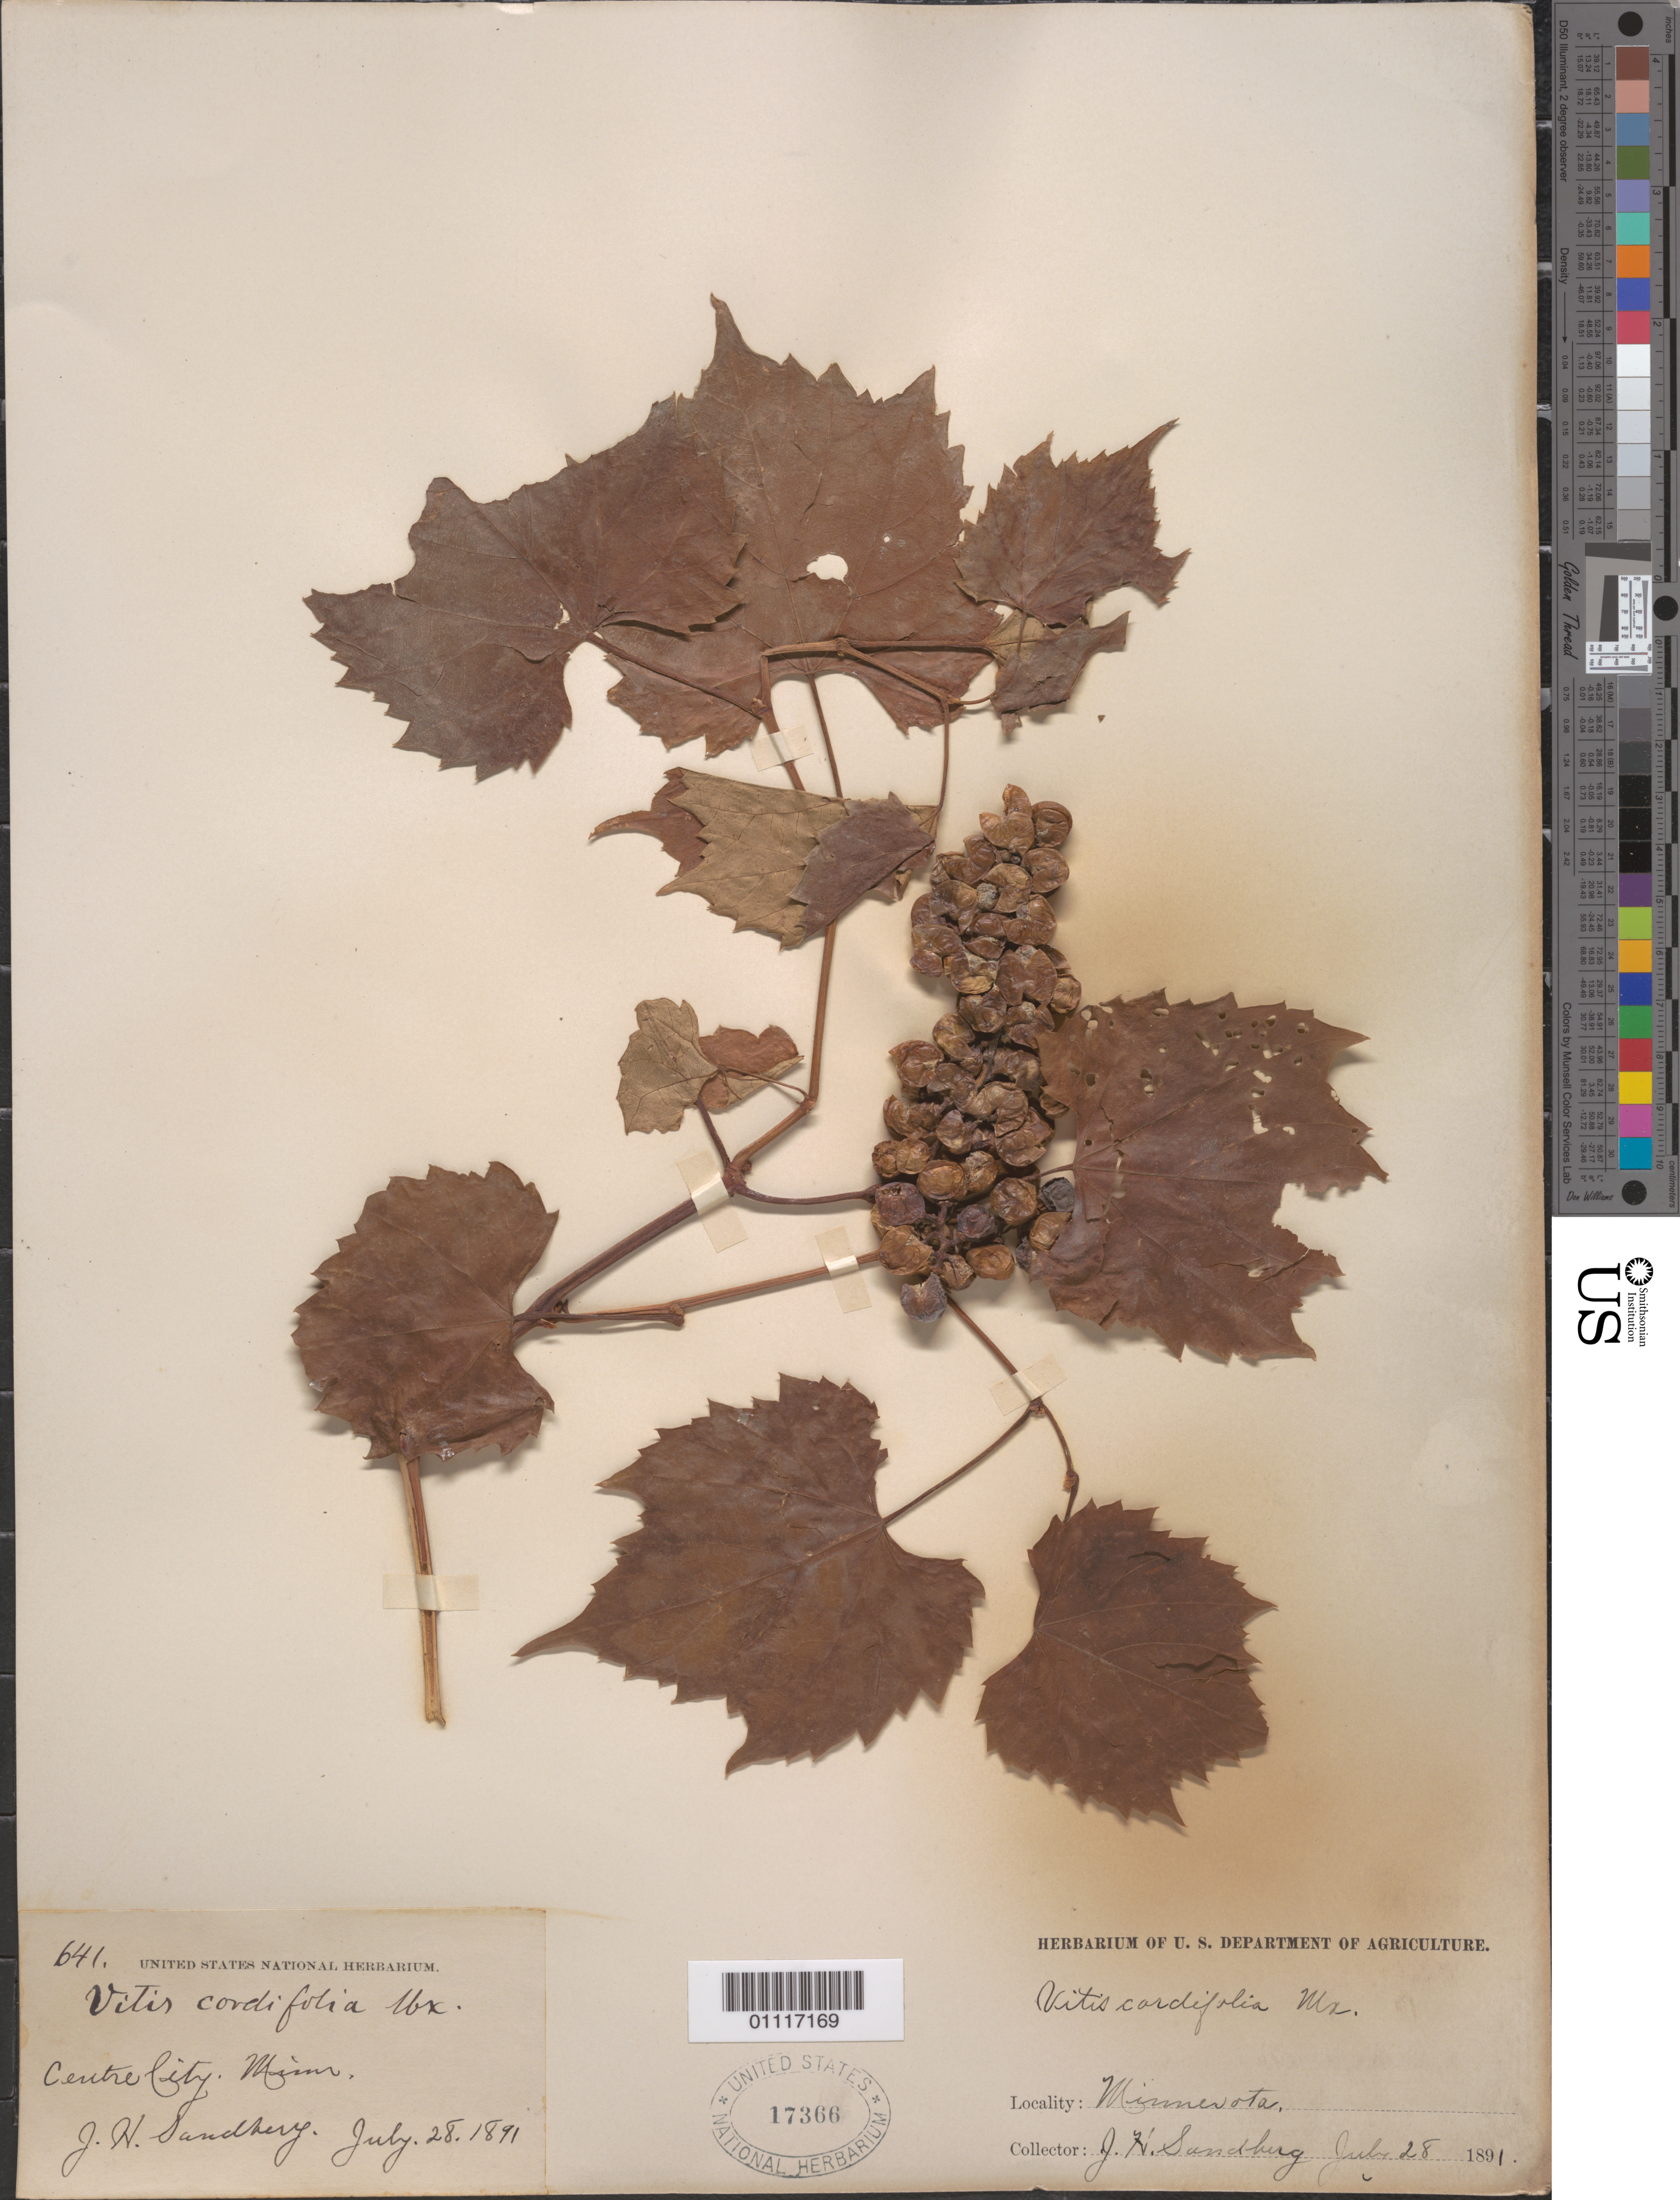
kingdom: Plantae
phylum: Tracheophyta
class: Magnoliopsida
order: Vitales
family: Vitaceae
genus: Vitis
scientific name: Vitis cordifolia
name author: Michx.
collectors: J. H. Sandberg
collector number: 641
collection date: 1891-07-28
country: United States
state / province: Minnesota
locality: Centre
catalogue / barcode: US 17366